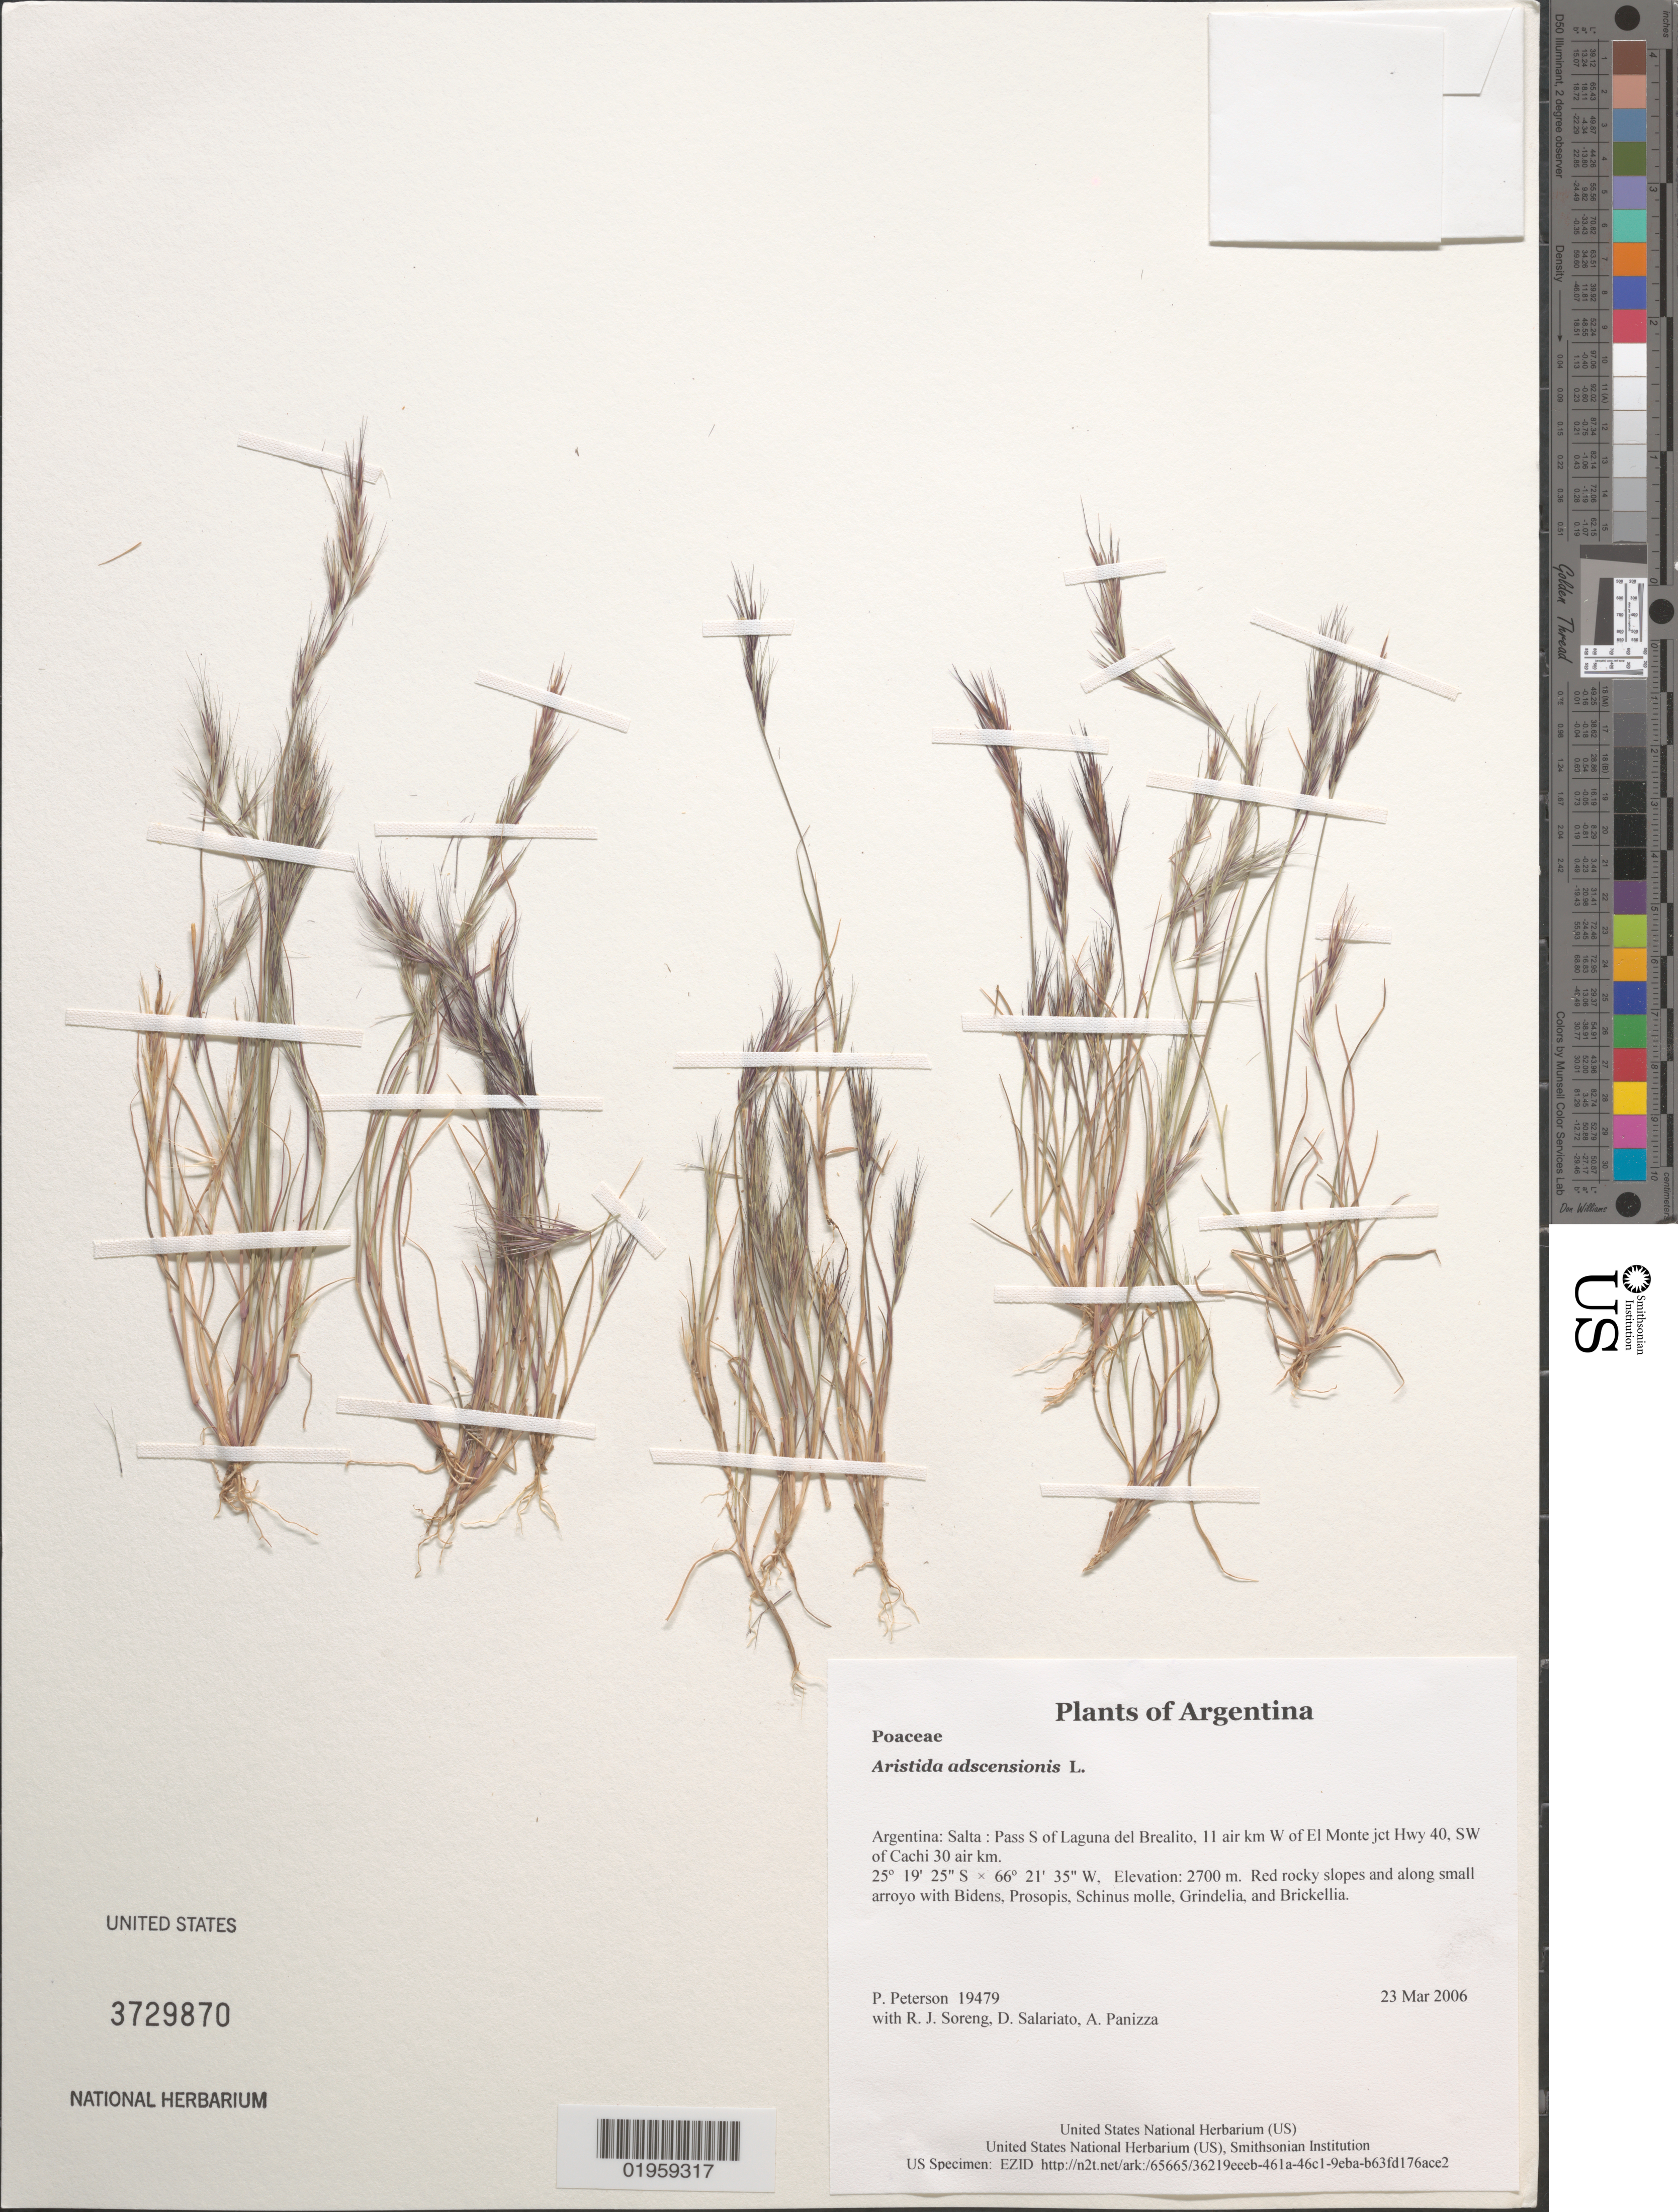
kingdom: Plantae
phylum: Tracheophyta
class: Liliopsida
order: Poales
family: Poaceae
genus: Aristida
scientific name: Aristida adscensionis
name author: L.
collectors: P. M. Peterson, R. J. Soreng, D. Salariato & A. Panizza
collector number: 19479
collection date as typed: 23 Mar 2006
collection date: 2006-03-23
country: Argentina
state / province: Salta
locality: Pass S of Laguna del Brealito, 11 air km W of El Monte jct Hwy 40, SW of Cachi 30 air km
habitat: Red rocky slopes and along small arroyo with Bidens, Prosopis, Schinus molle, Grindelia, and Brickellia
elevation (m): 2700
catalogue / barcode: US 3729870